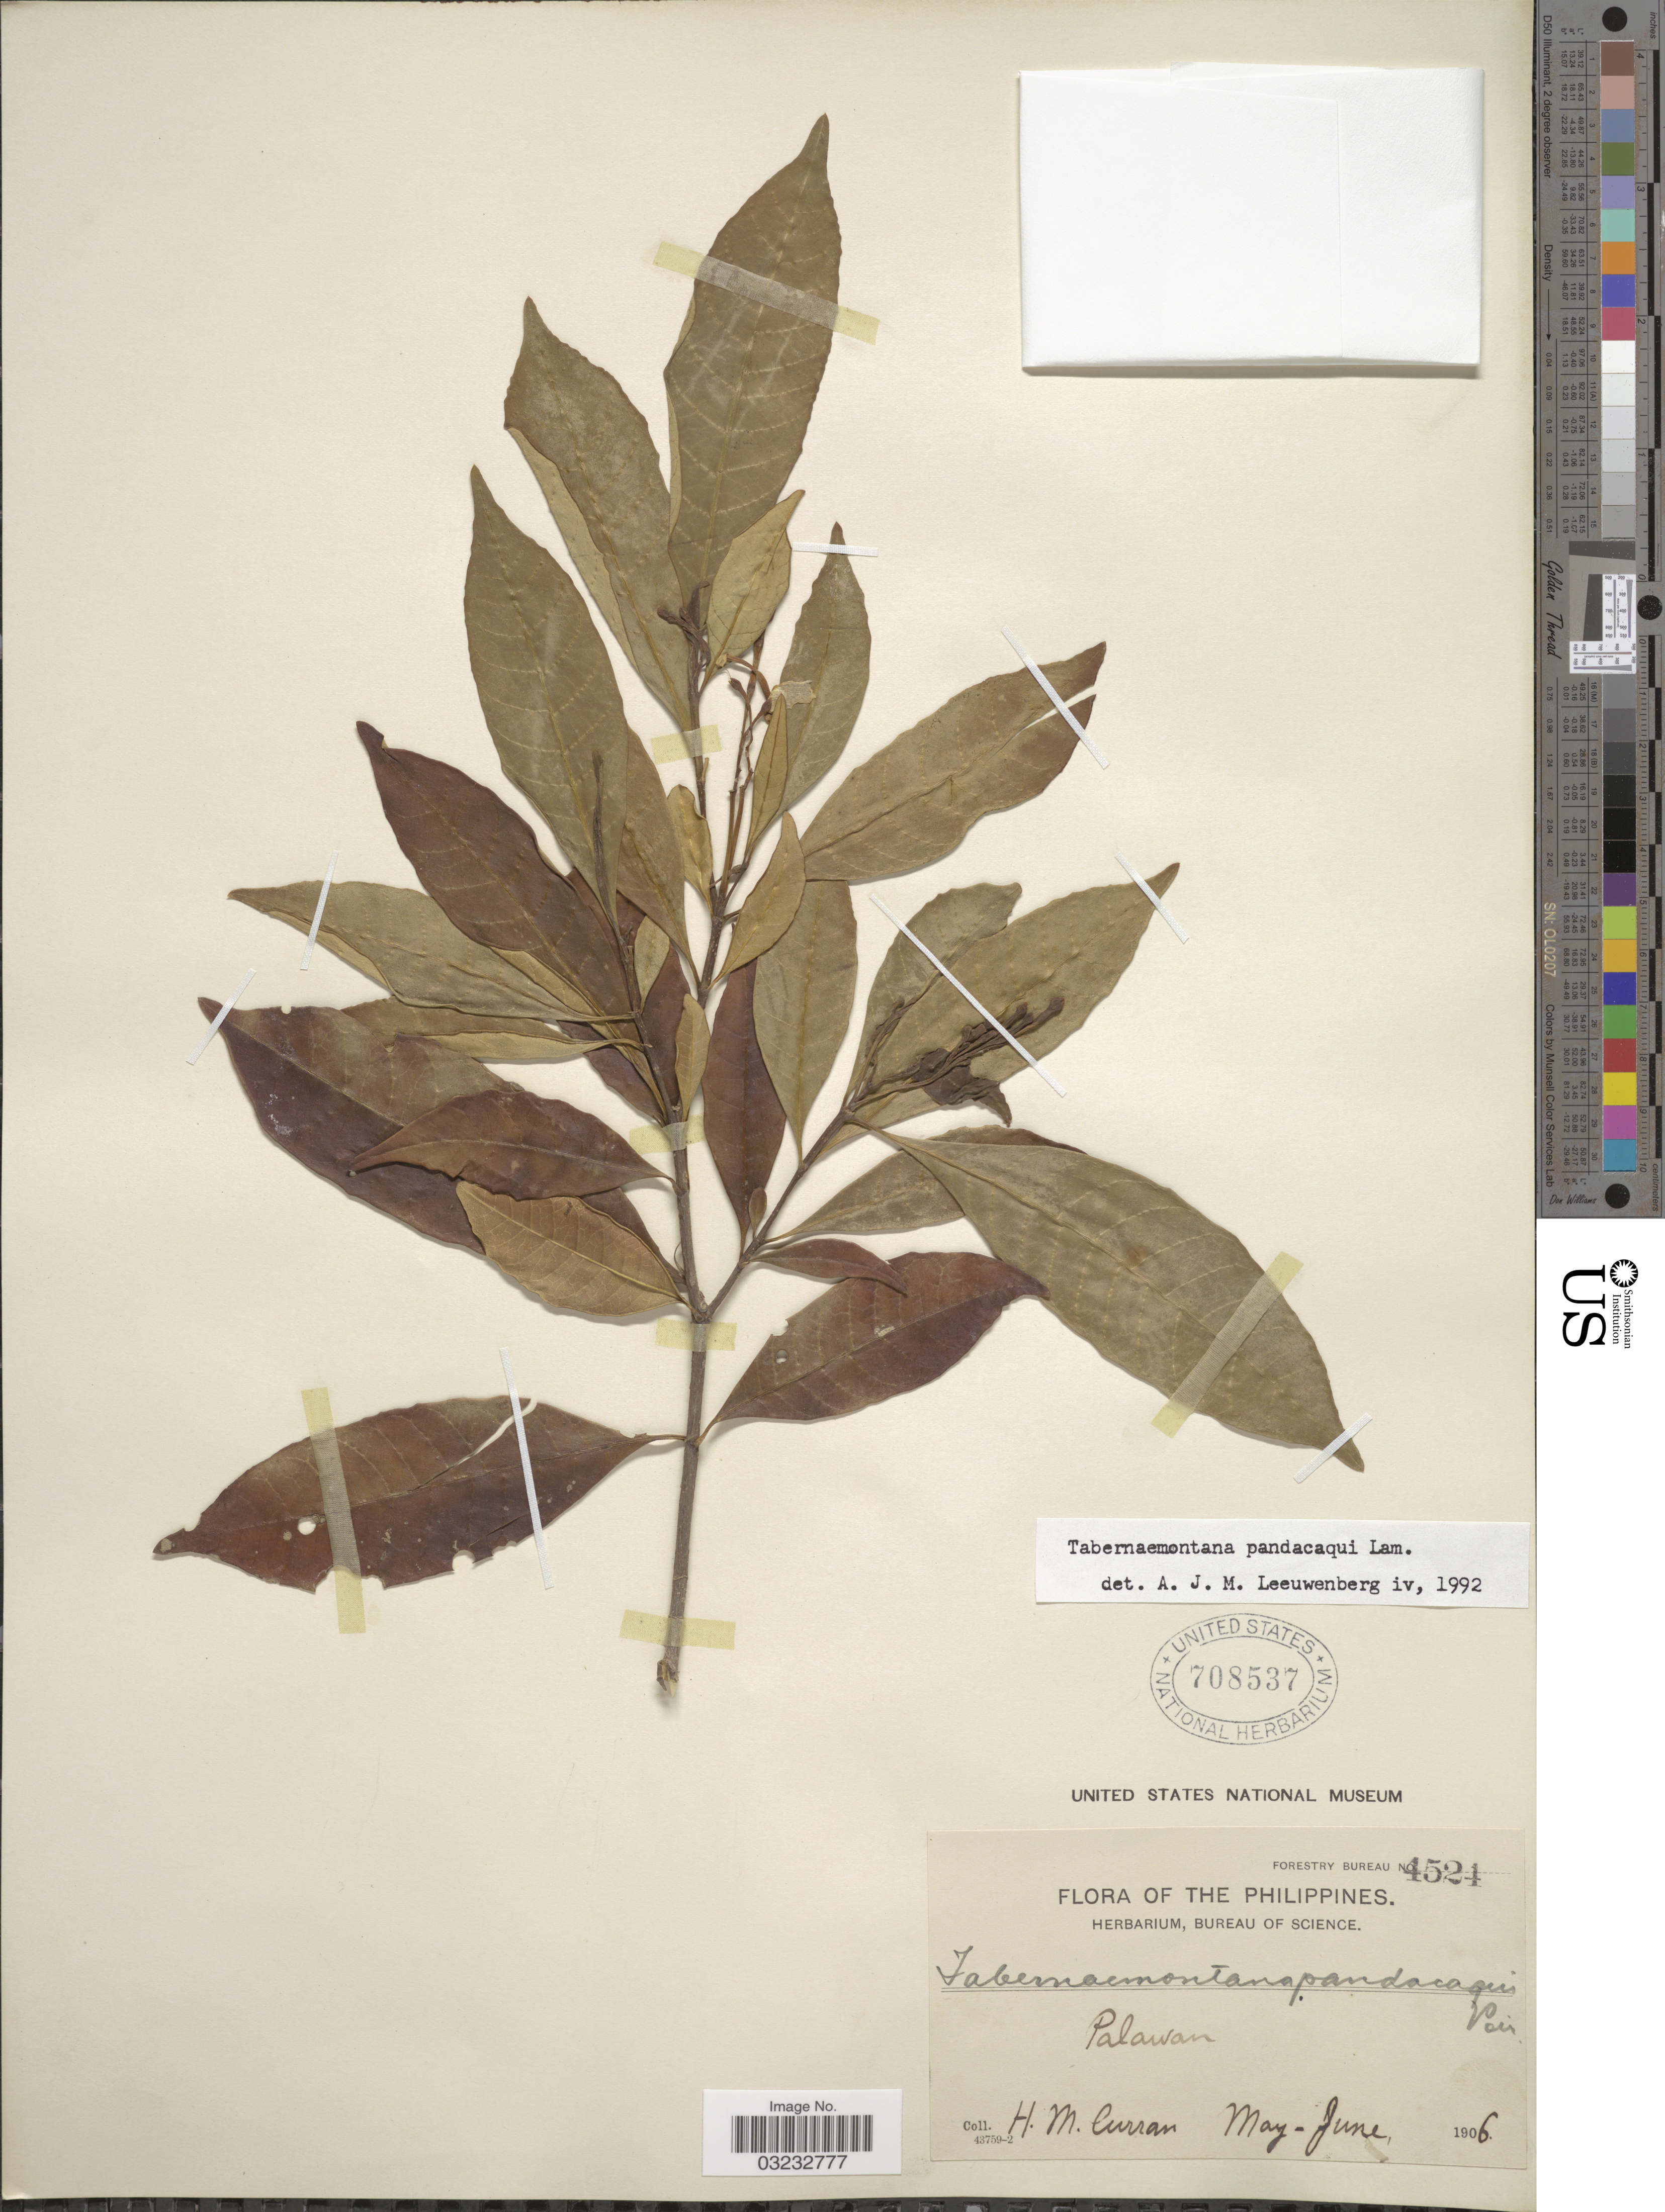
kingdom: Plantae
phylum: Tracheophyta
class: Magnoliopsida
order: Gentianales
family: Apocynaceae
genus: Tabernaemontana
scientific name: Tabernaemontana pandacaqui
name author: Poir.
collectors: H. M. Curran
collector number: Forestry Bureau 4524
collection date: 1906-05/1906-06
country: Philippines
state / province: Mimaropa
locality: Palawan.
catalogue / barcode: US 708537